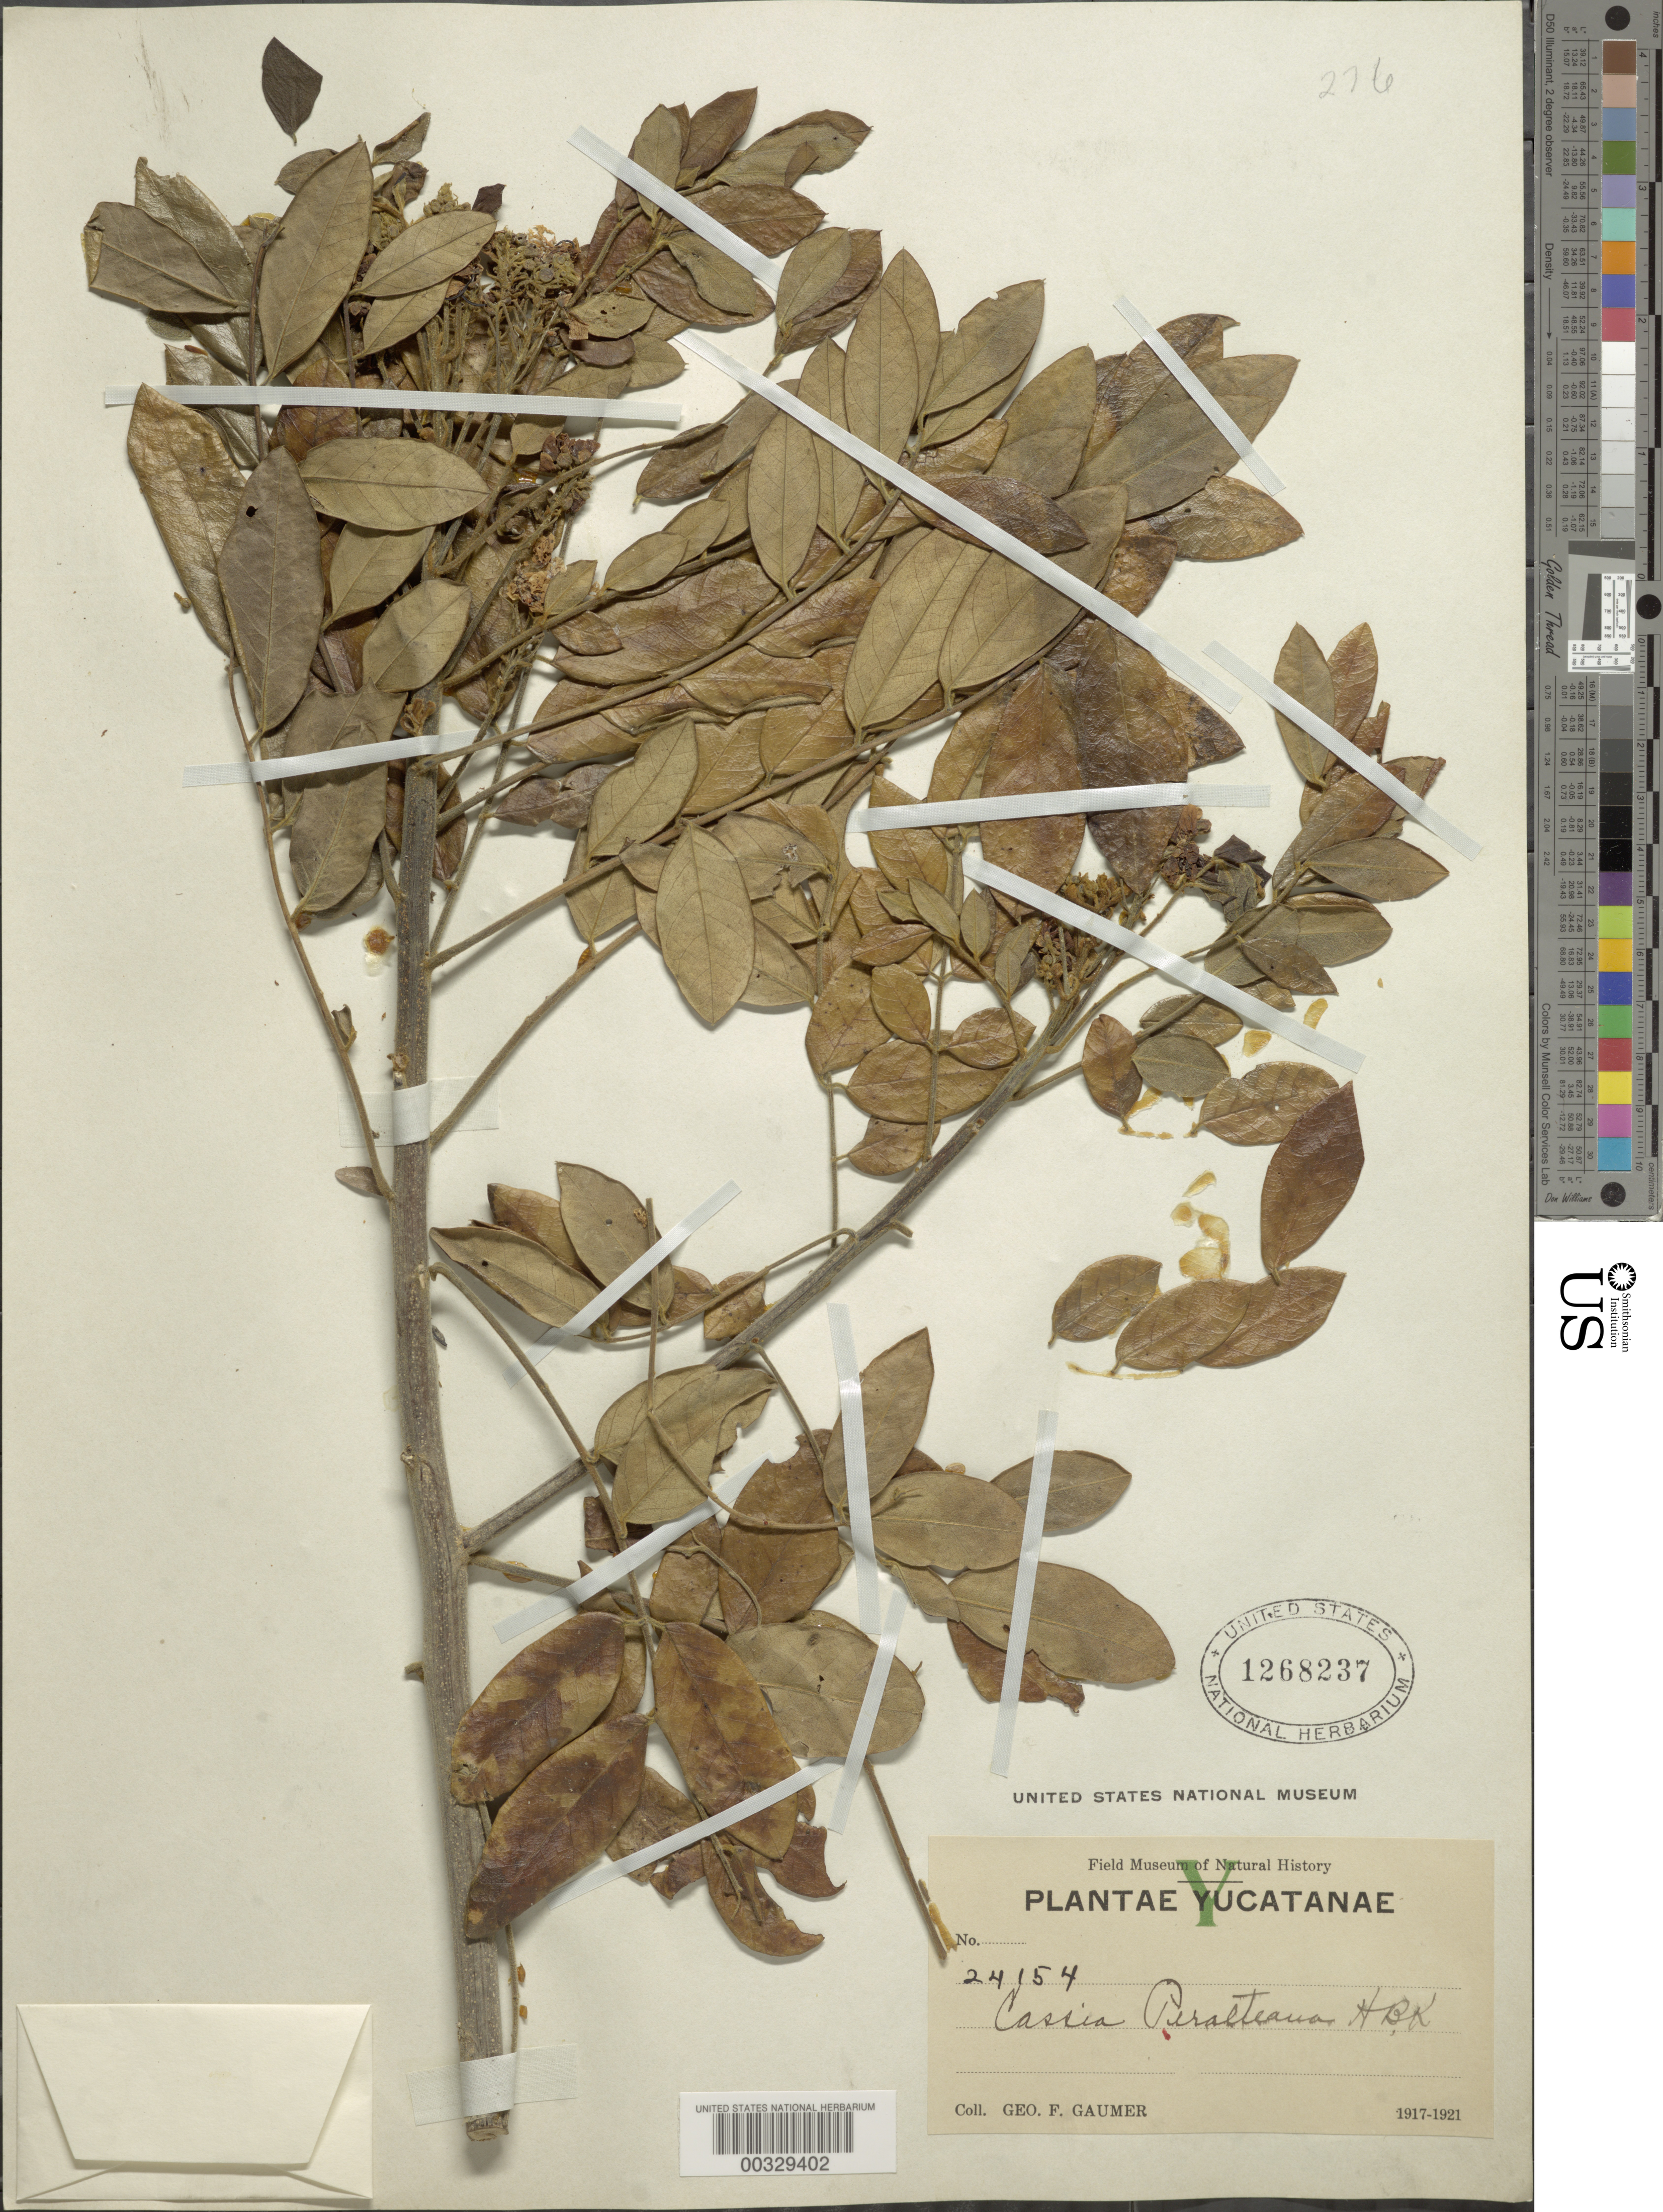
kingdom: Plantae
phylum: Tracheophyta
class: Magnoliopsida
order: Fabales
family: Fabaceae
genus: Senna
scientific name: Senna peralteana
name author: (Kunth) H.S. Irwin & Barneby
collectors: G. F. Gaumer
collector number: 24154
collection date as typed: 1917 to -- -- 1921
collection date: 1917/1921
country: Mexico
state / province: Yucatán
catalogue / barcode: US 1268237